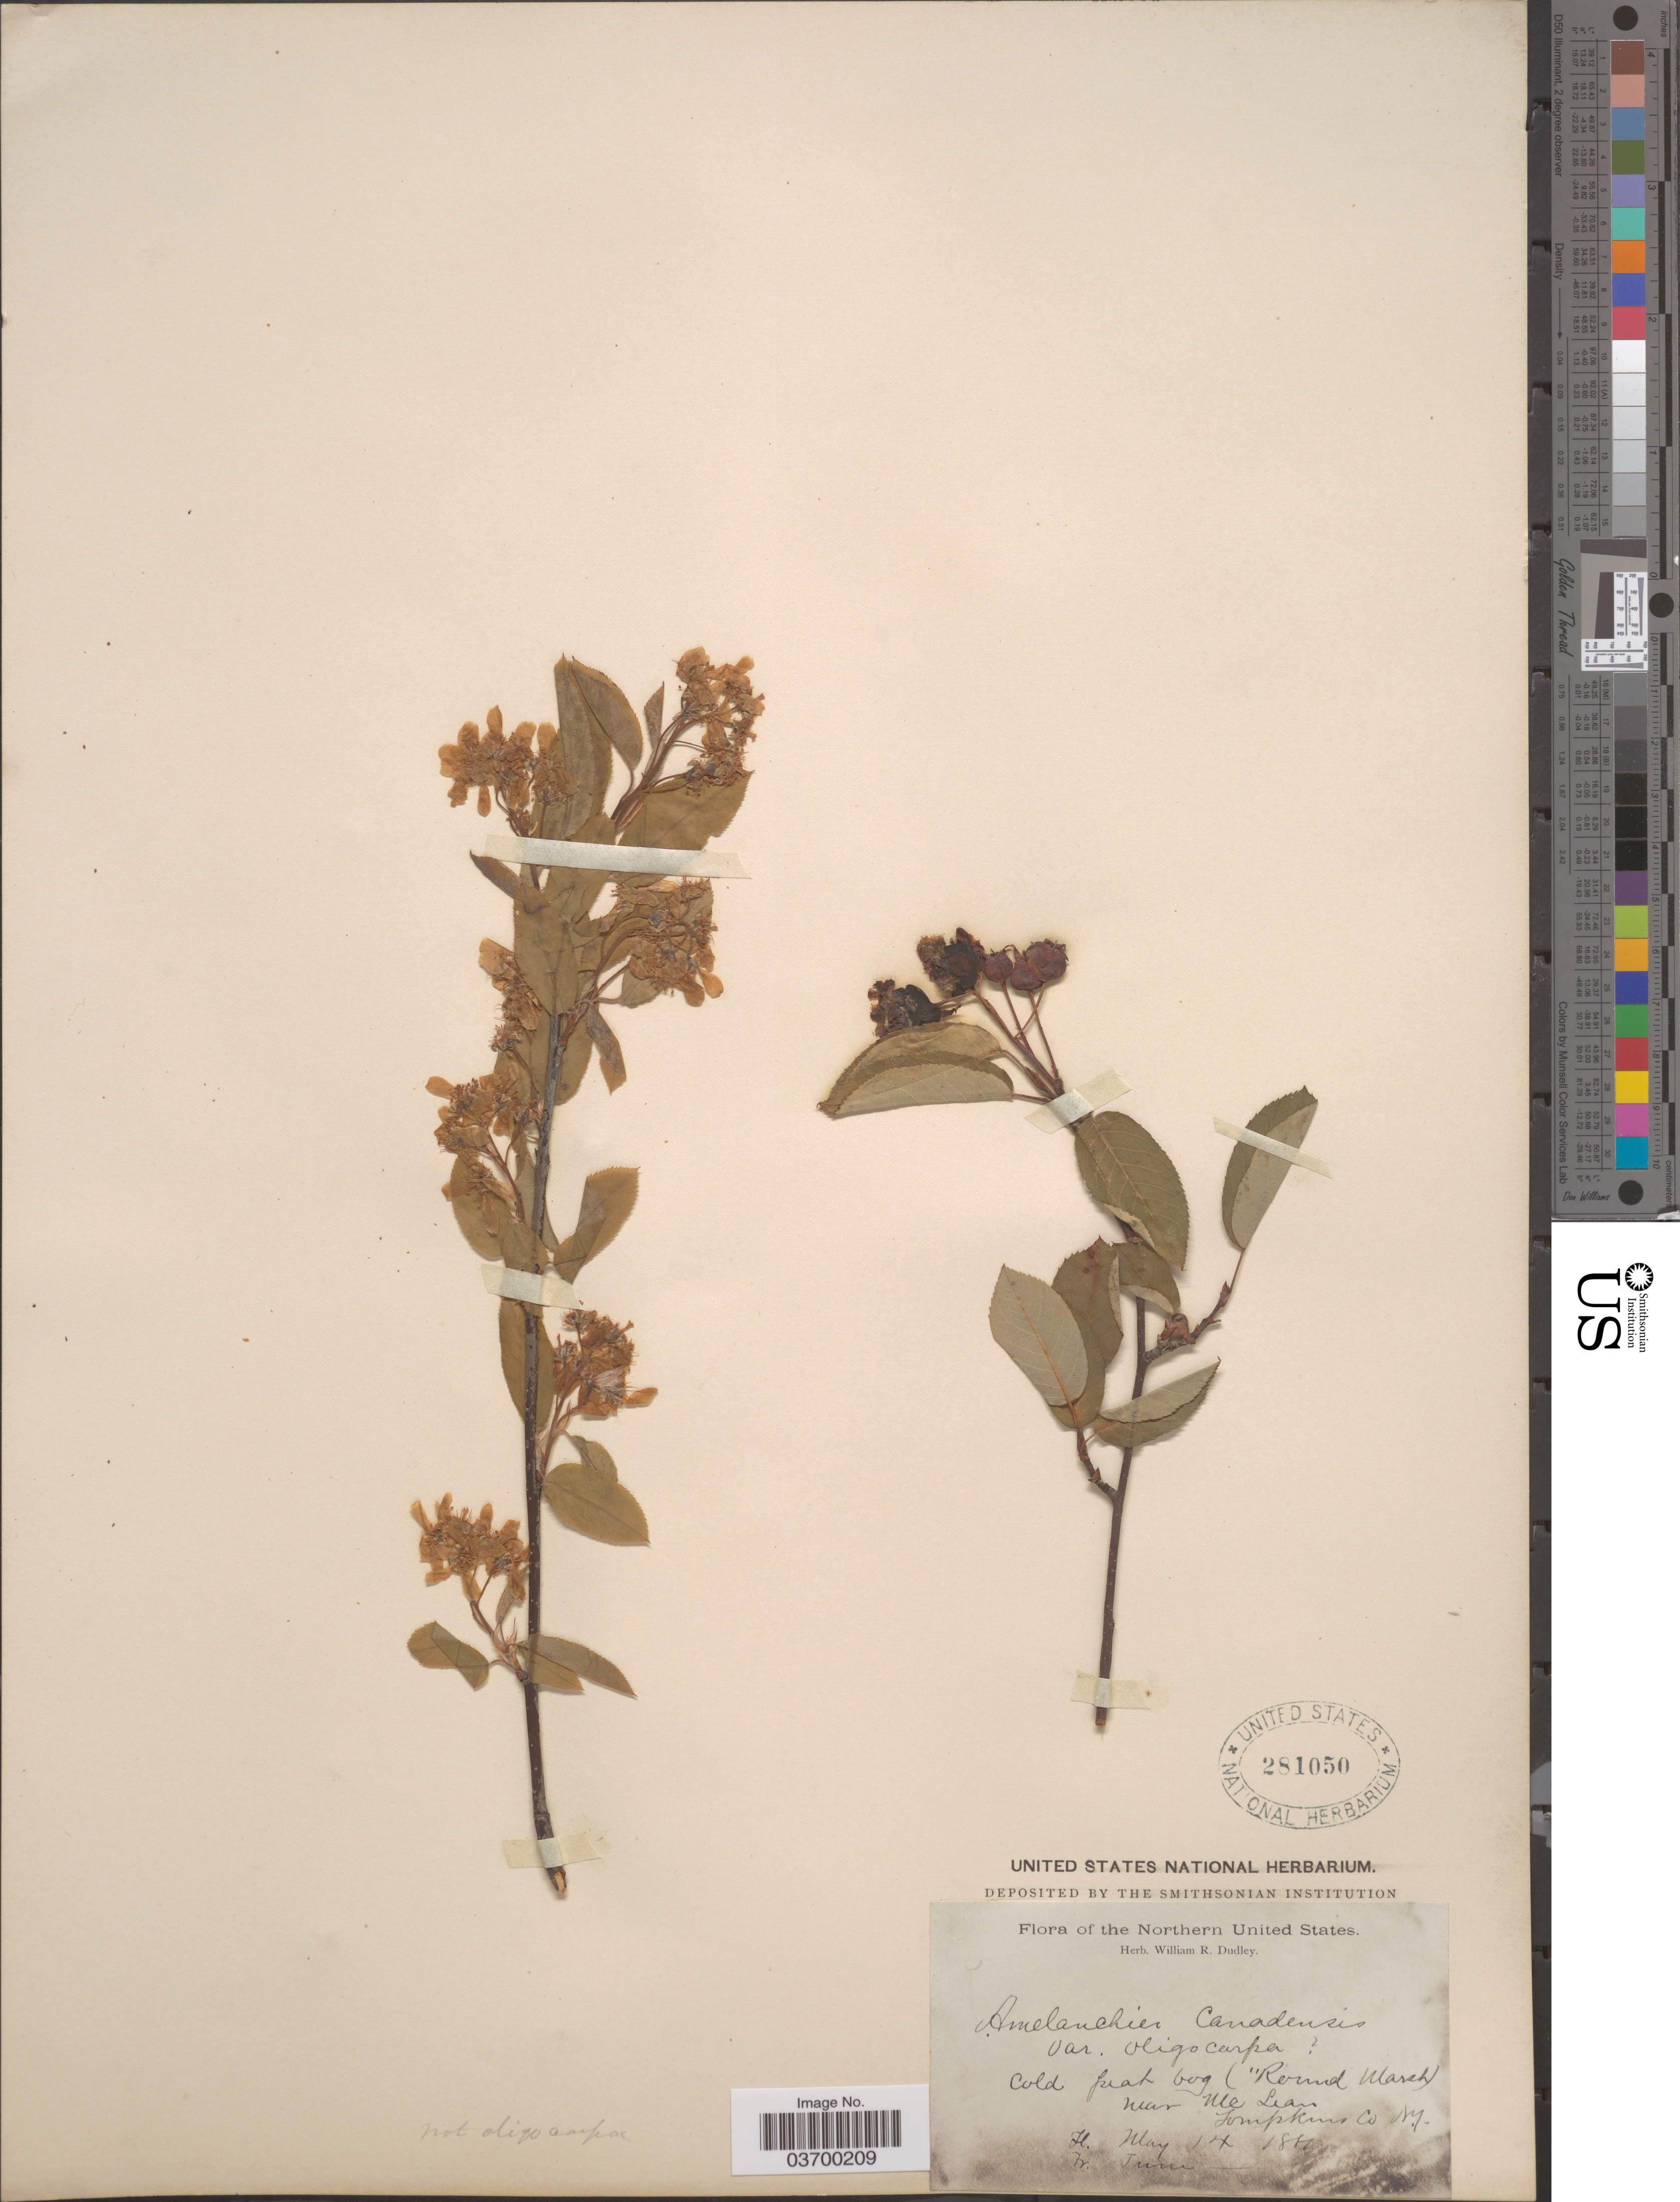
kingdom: Plantae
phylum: Tracheophyta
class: Magnoliopsida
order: Rosales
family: Rosaceae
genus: Amelanchier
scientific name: Amelanchier bartramiana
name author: (Tausch) M. Roem.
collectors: W. Dudley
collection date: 1880-05-14/1880-06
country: United States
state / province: New York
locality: Northern United States. Near Mc Lean, Tompkins Co.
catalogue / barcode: US 281050